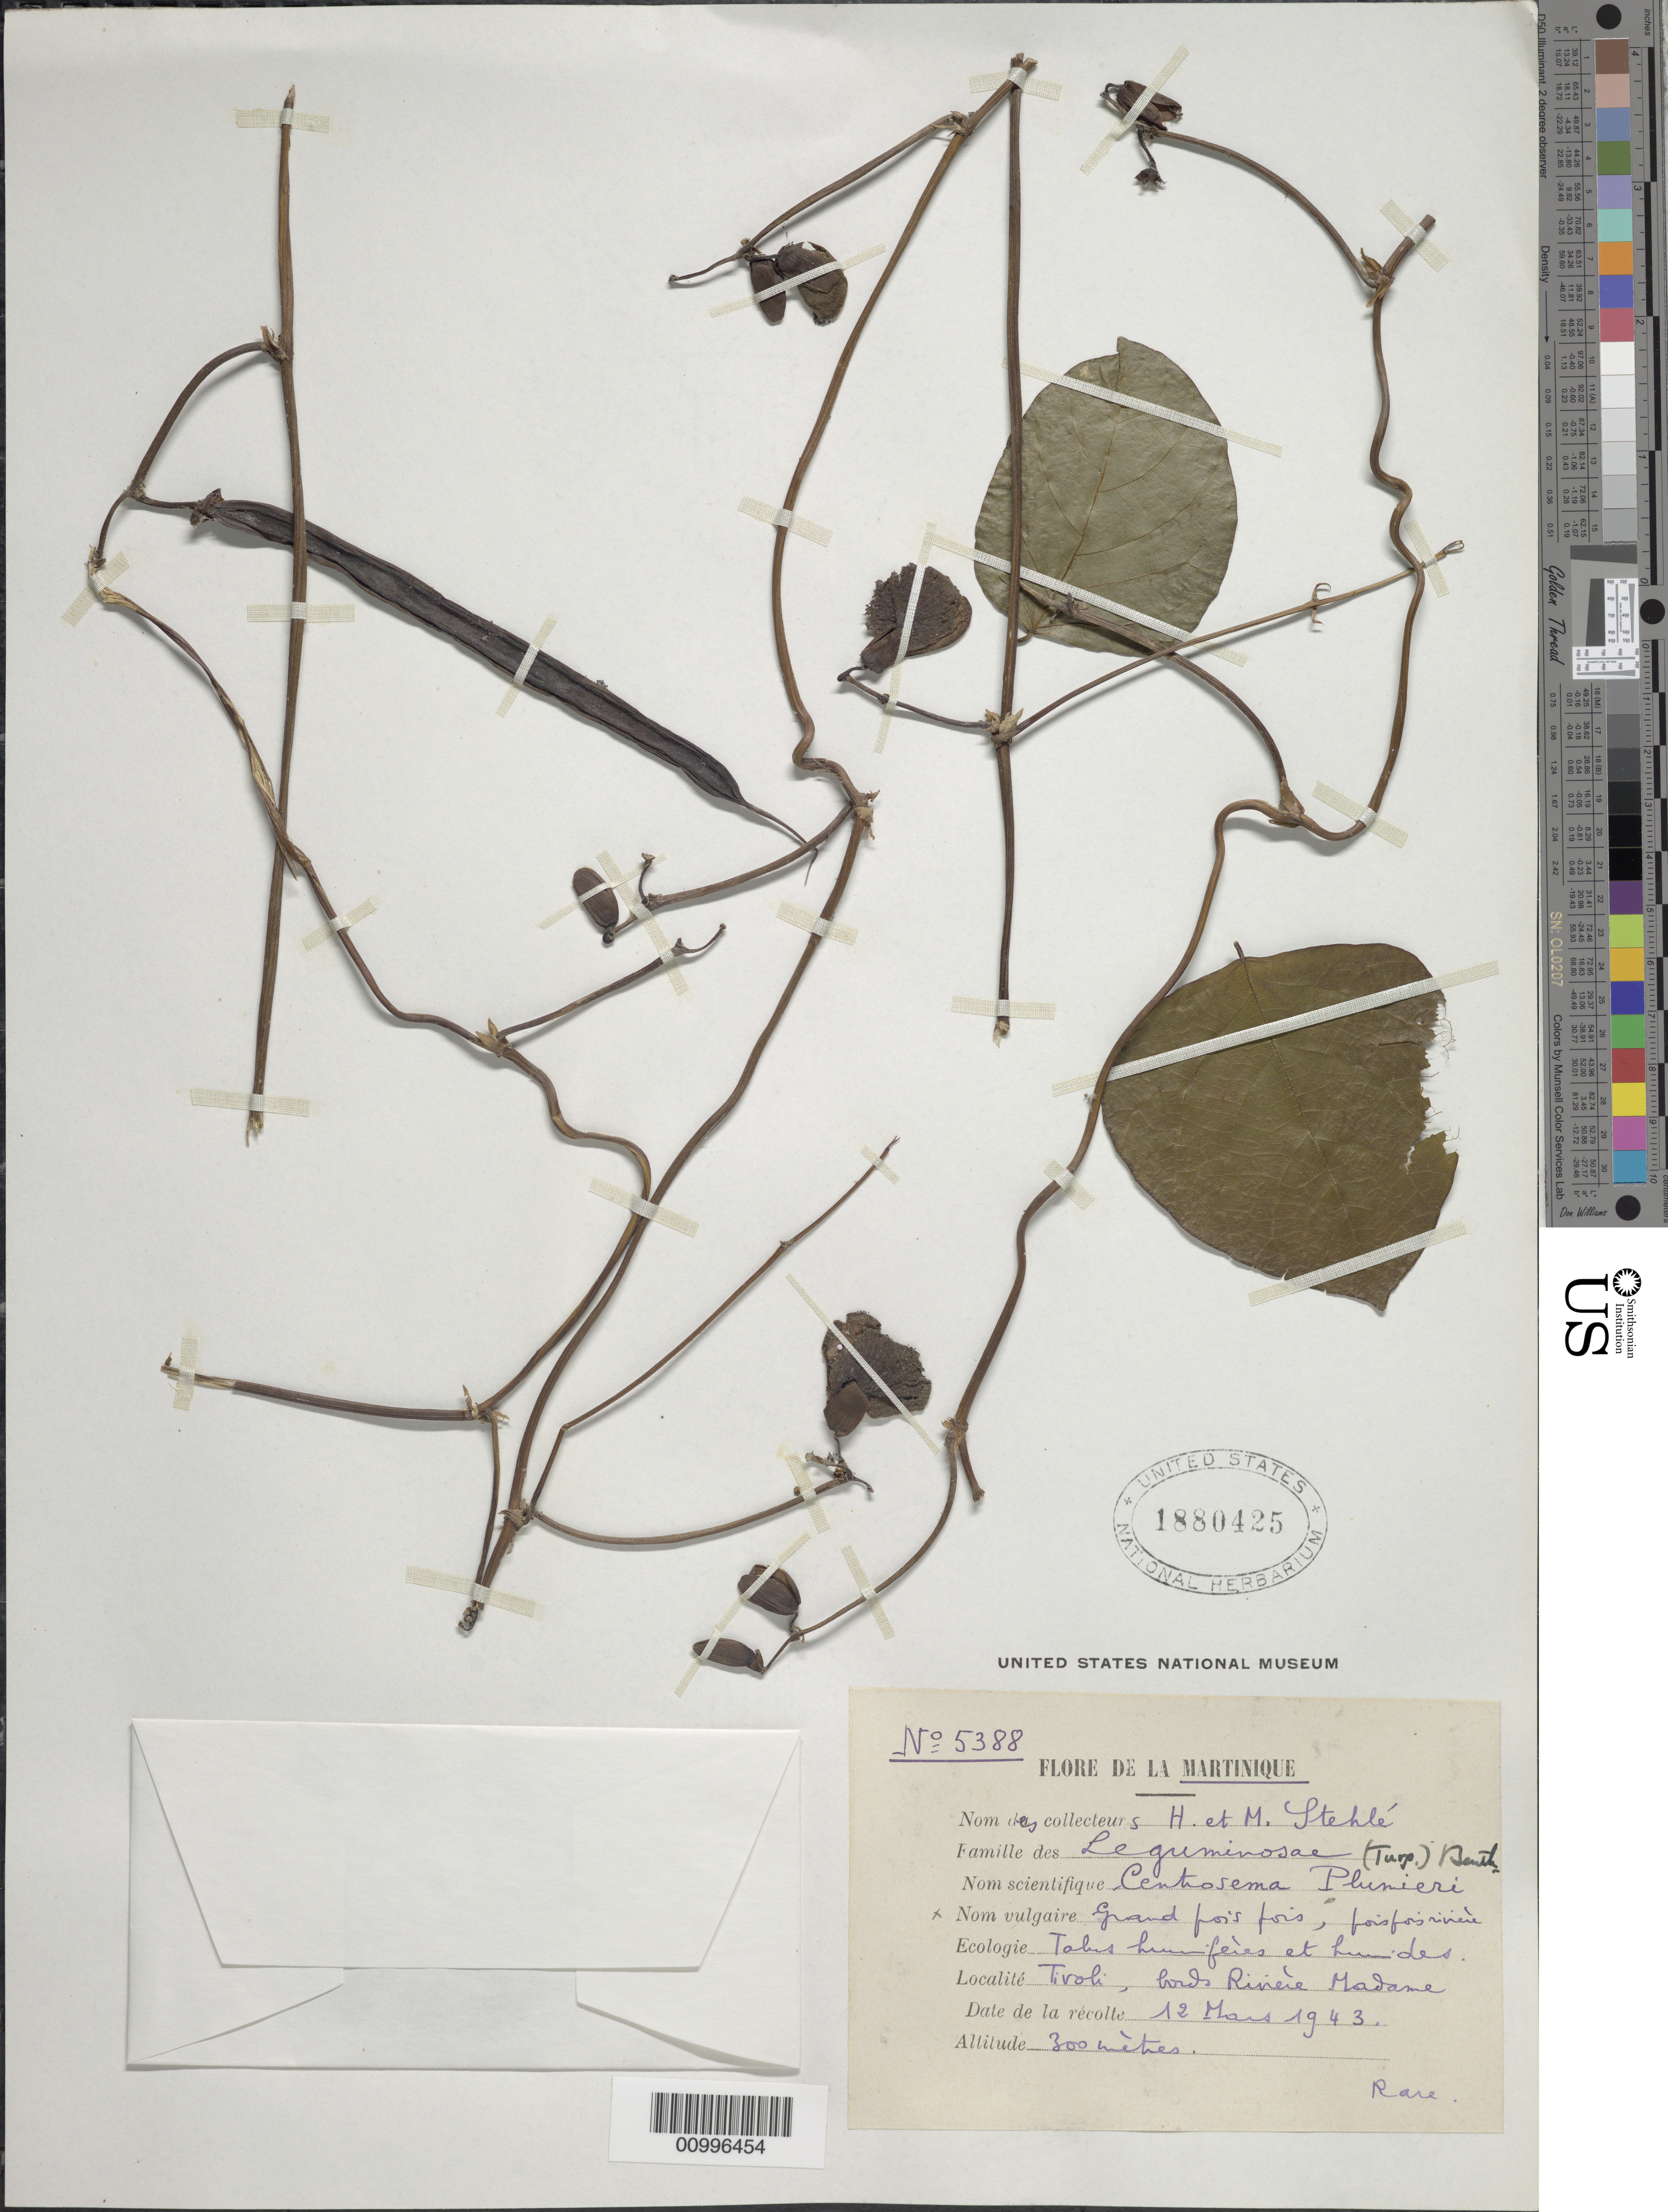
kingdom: Plantae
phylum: Tracheophyta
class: Magnoliopsida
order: Fabales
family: Fabaceae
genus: Centrosema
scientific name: Centrosema plumieri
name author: (Turpin ex Pers.) Benth.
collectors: H. Stehlé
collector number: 5388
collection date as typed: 12 Mar 1943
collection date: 1943-03-12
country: Martinique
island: Martinique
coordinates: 0 N, 0 E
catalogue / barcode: US 1880425